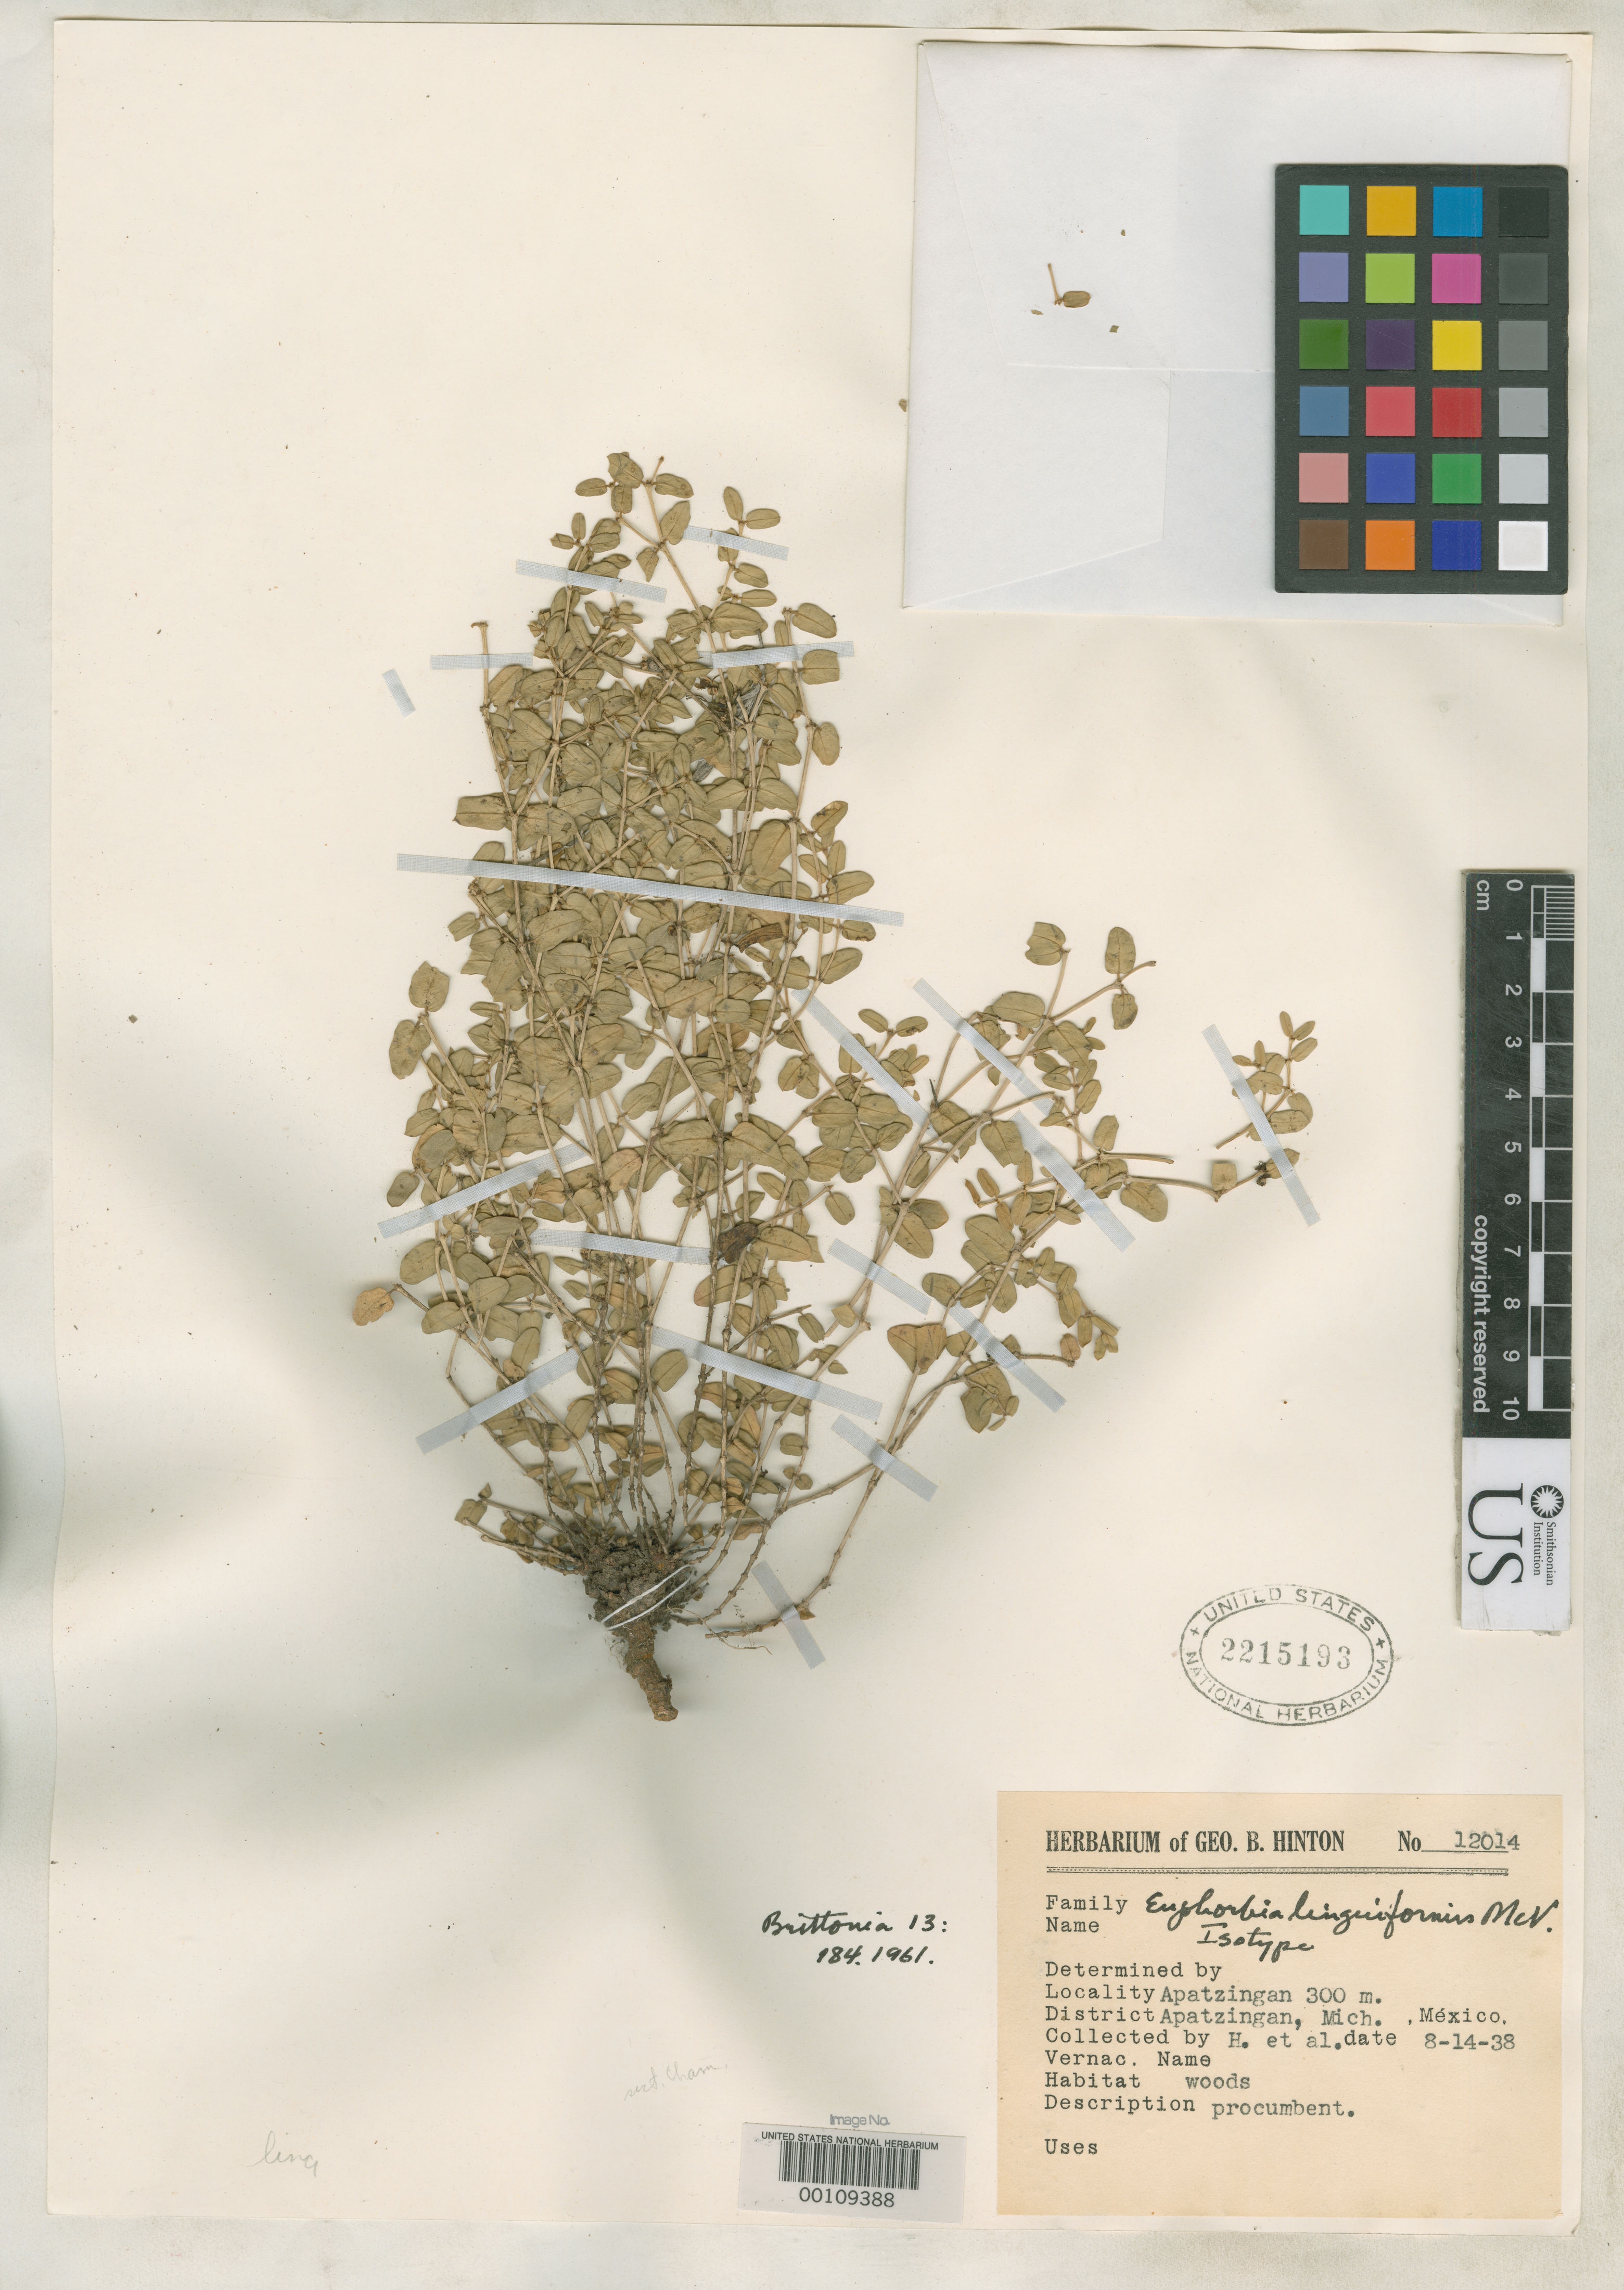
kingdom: Plantae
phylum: Tracheophyta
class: Magnoliopsida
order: Malpighiales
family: Euphorbiaceae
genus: Euphorbia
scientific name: Euphorbia linguiformis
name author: McVaugh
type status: Isotype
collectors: G. B. Hinton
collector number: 12014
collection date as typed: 14 Aug 1938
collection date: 1938-08-14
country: Mexico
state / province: Michoacán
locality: Apatzingan.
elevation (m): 300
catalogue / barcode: US 2215193